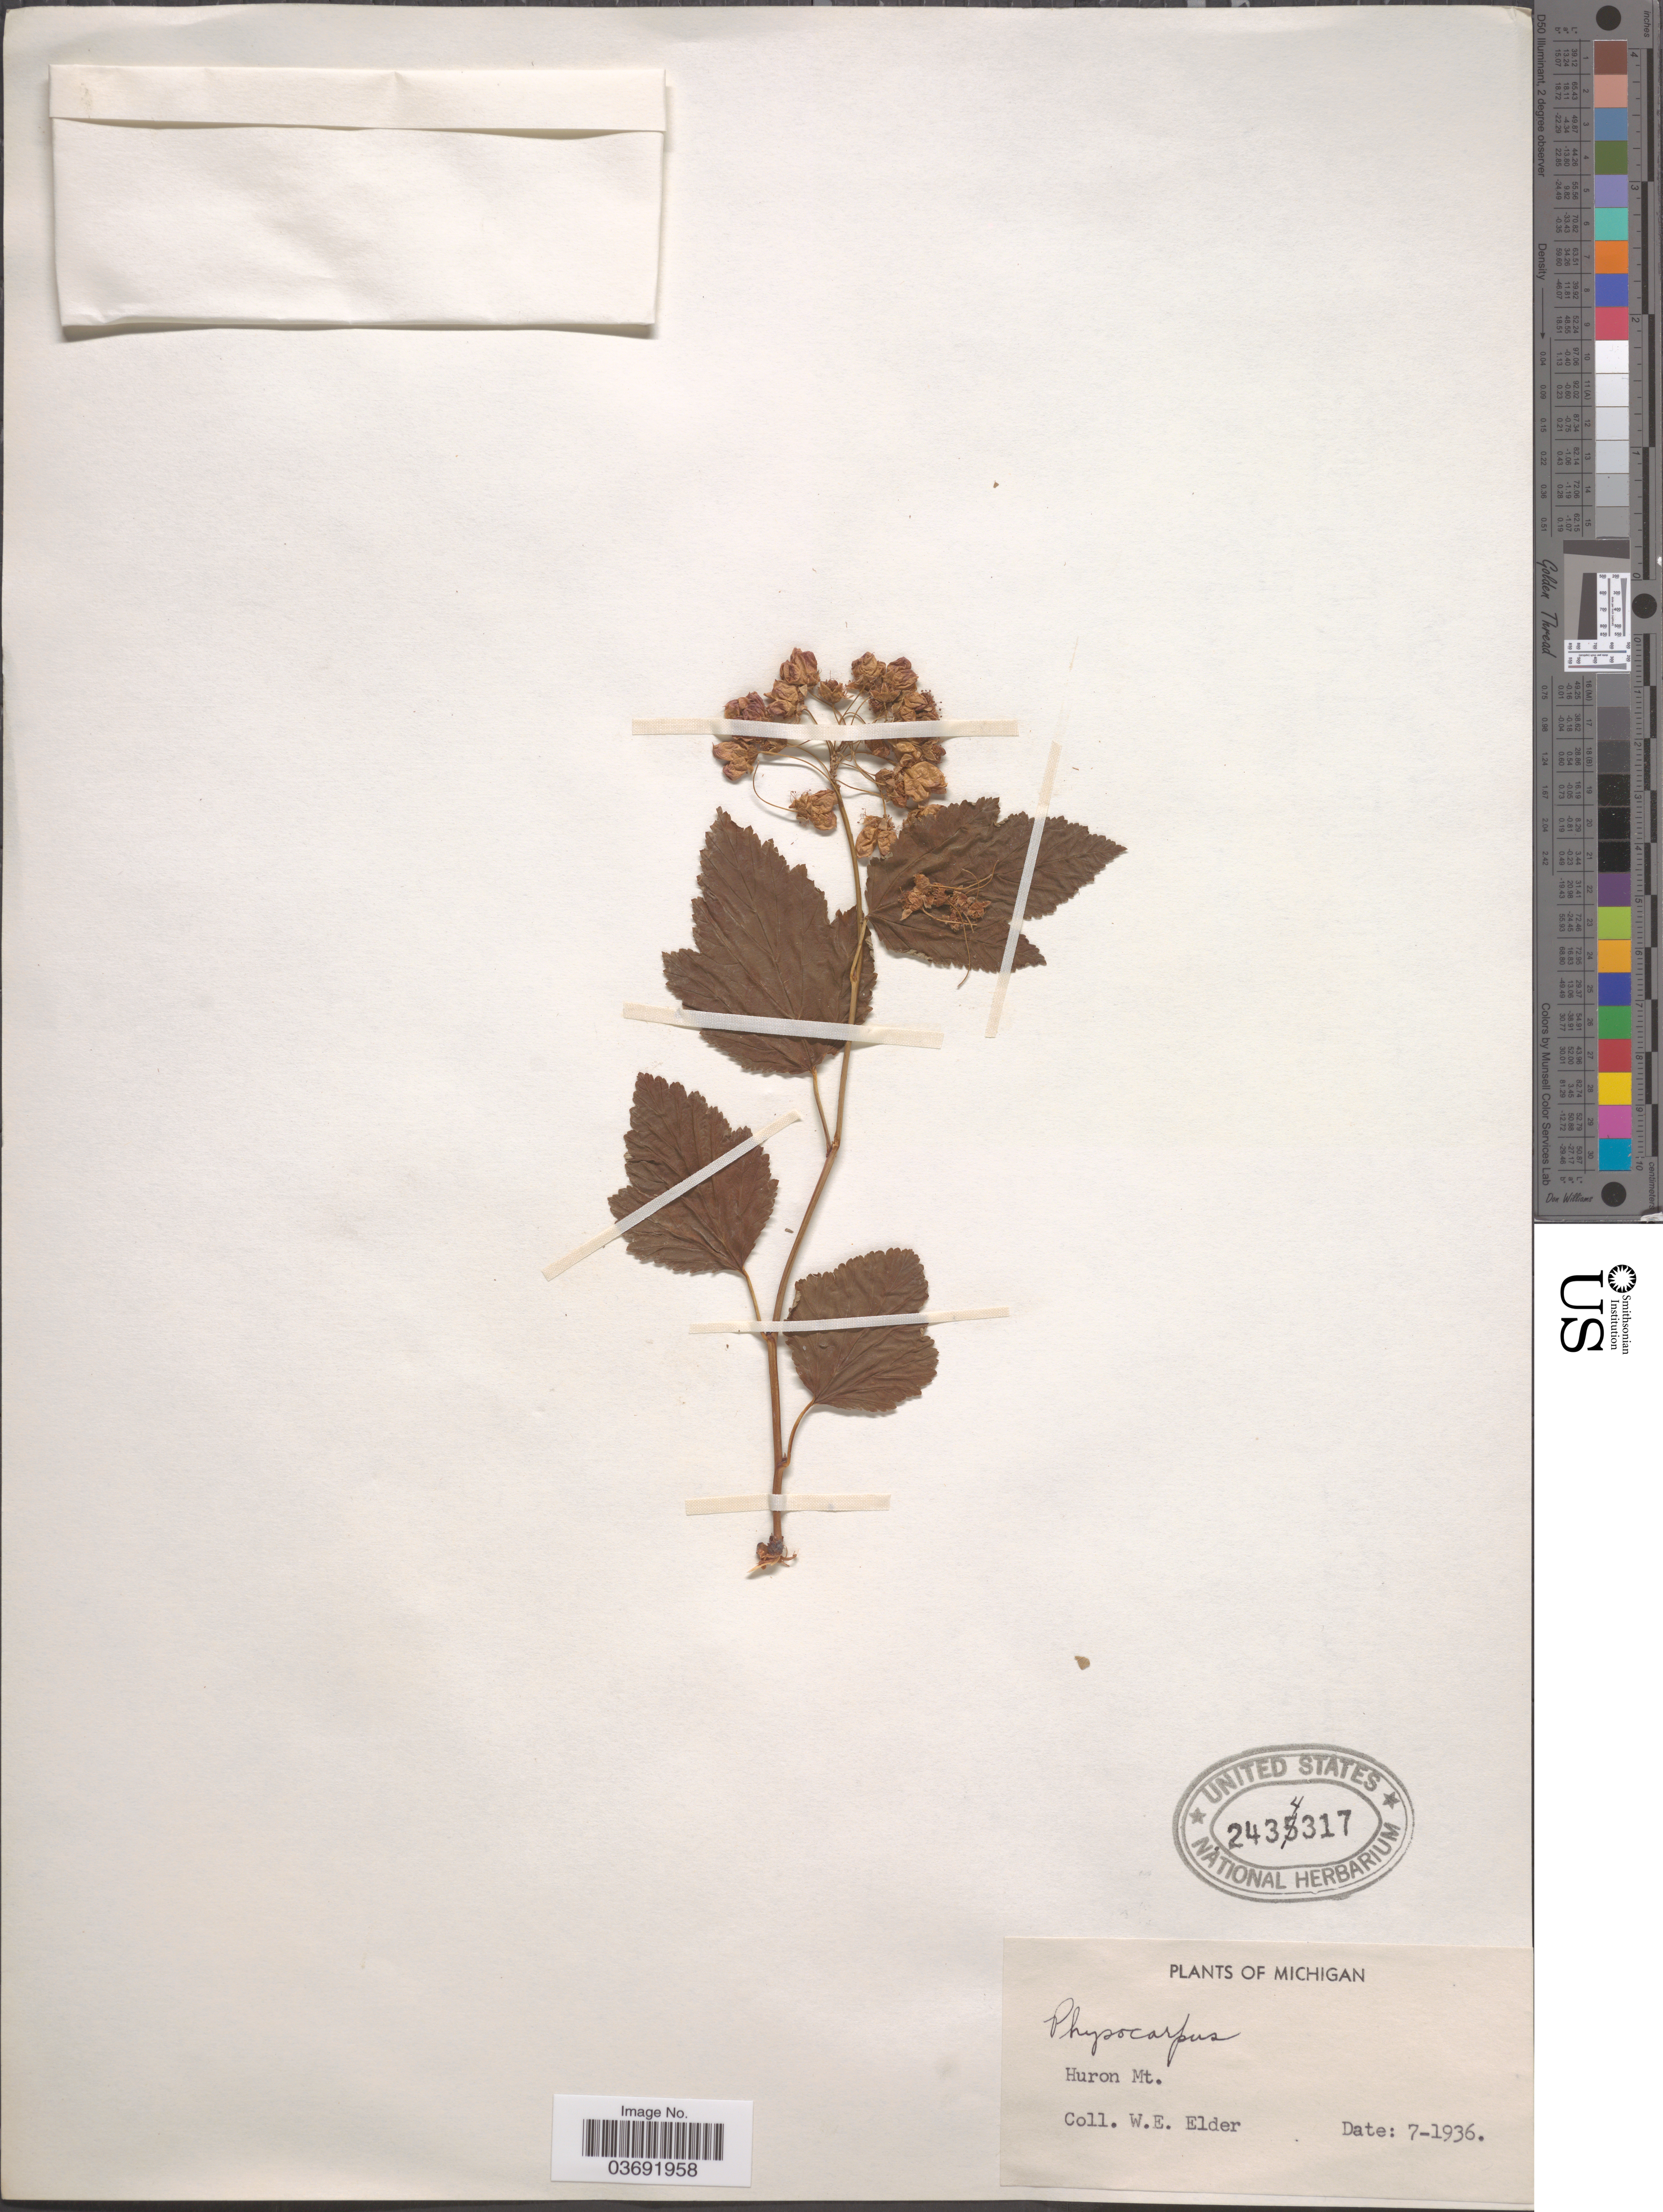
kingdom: Plantae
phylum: Tracheophyta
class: Magnoliopsida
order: Rosales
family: Rosaceae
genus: Physocarpus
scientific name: Physocarpus opulifolius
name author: (L.) Maxim.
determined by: Strong, Mark T., (BOT), Smithsonian Institution - National Museum of Natural History (UNITED STATES)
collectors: W. Elder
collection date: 1936-07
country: United States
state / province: Michigan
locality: Huron Mt.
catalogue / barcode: US 2434317